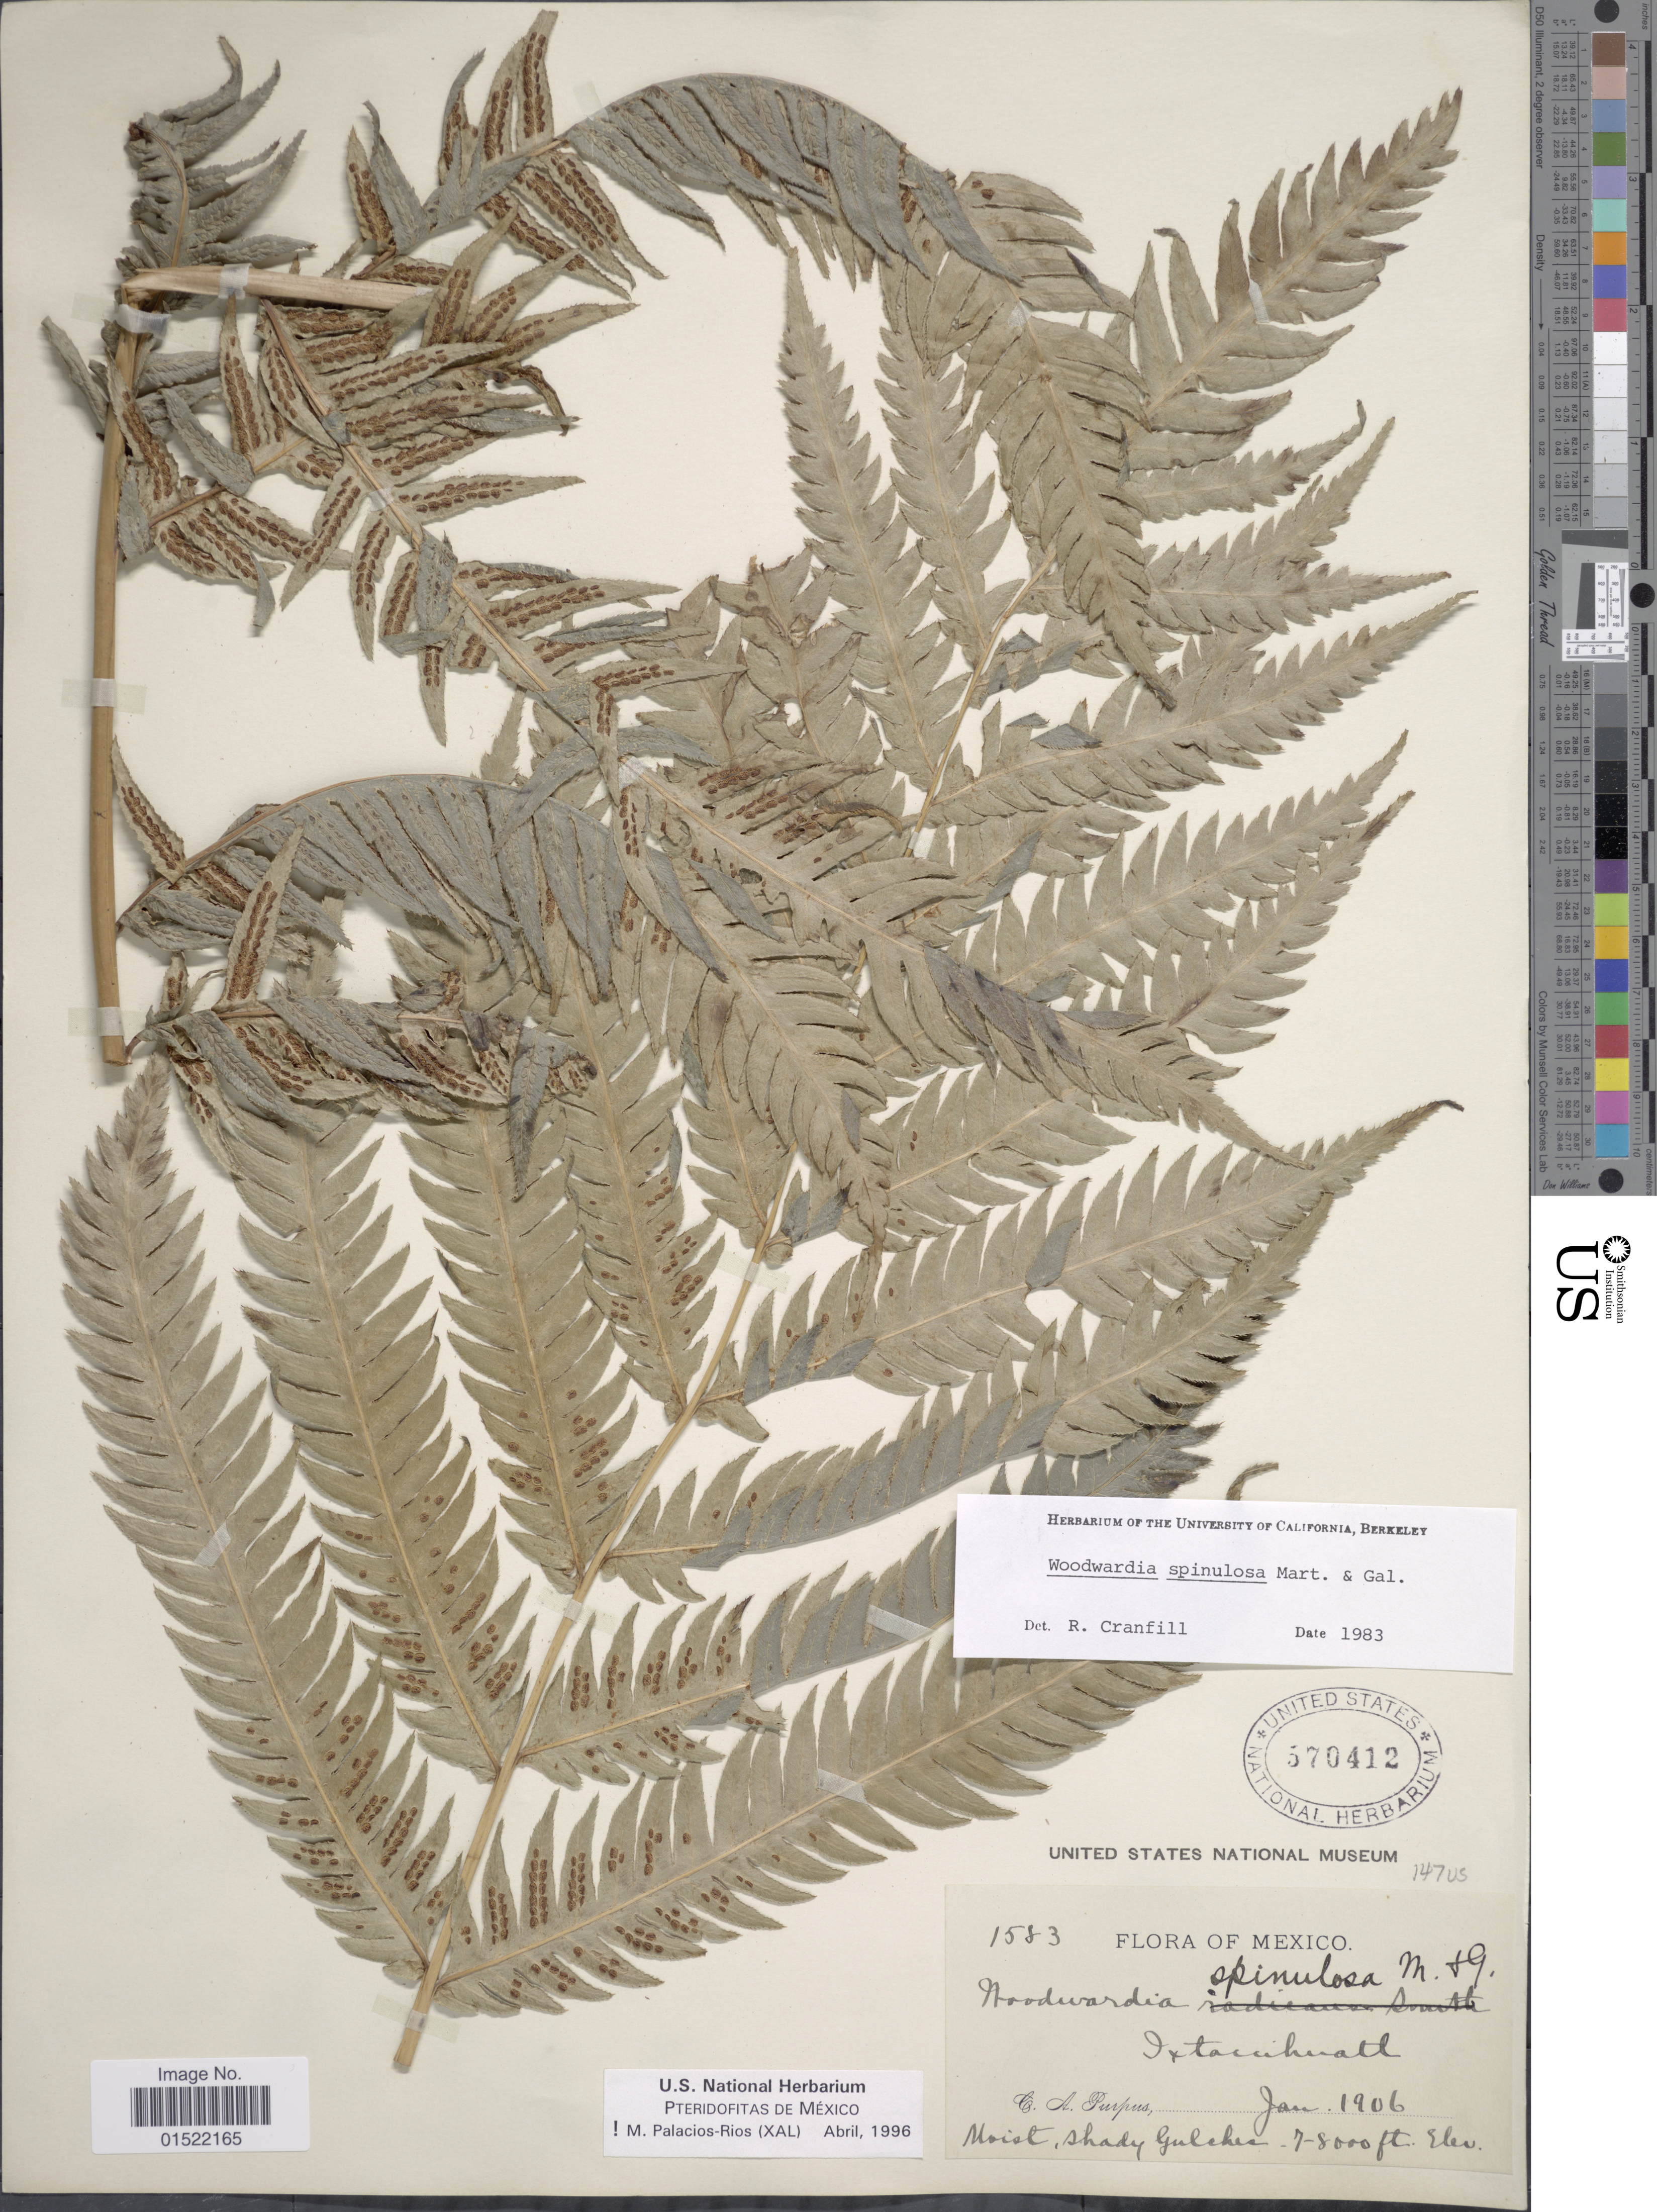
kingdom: Plantae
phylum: Tracheophyta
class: Polypodiopsida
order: Polypodiales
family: Blechnaceae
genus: Woodwardia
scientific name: Woodwardia spinulosa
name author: M. Martens & Galeotti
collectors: C. A. Purpus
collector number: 1583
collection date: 1906-01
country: Mexico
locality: Iztaccihuatl, Gulches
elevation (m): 2134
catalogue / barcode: US 570412